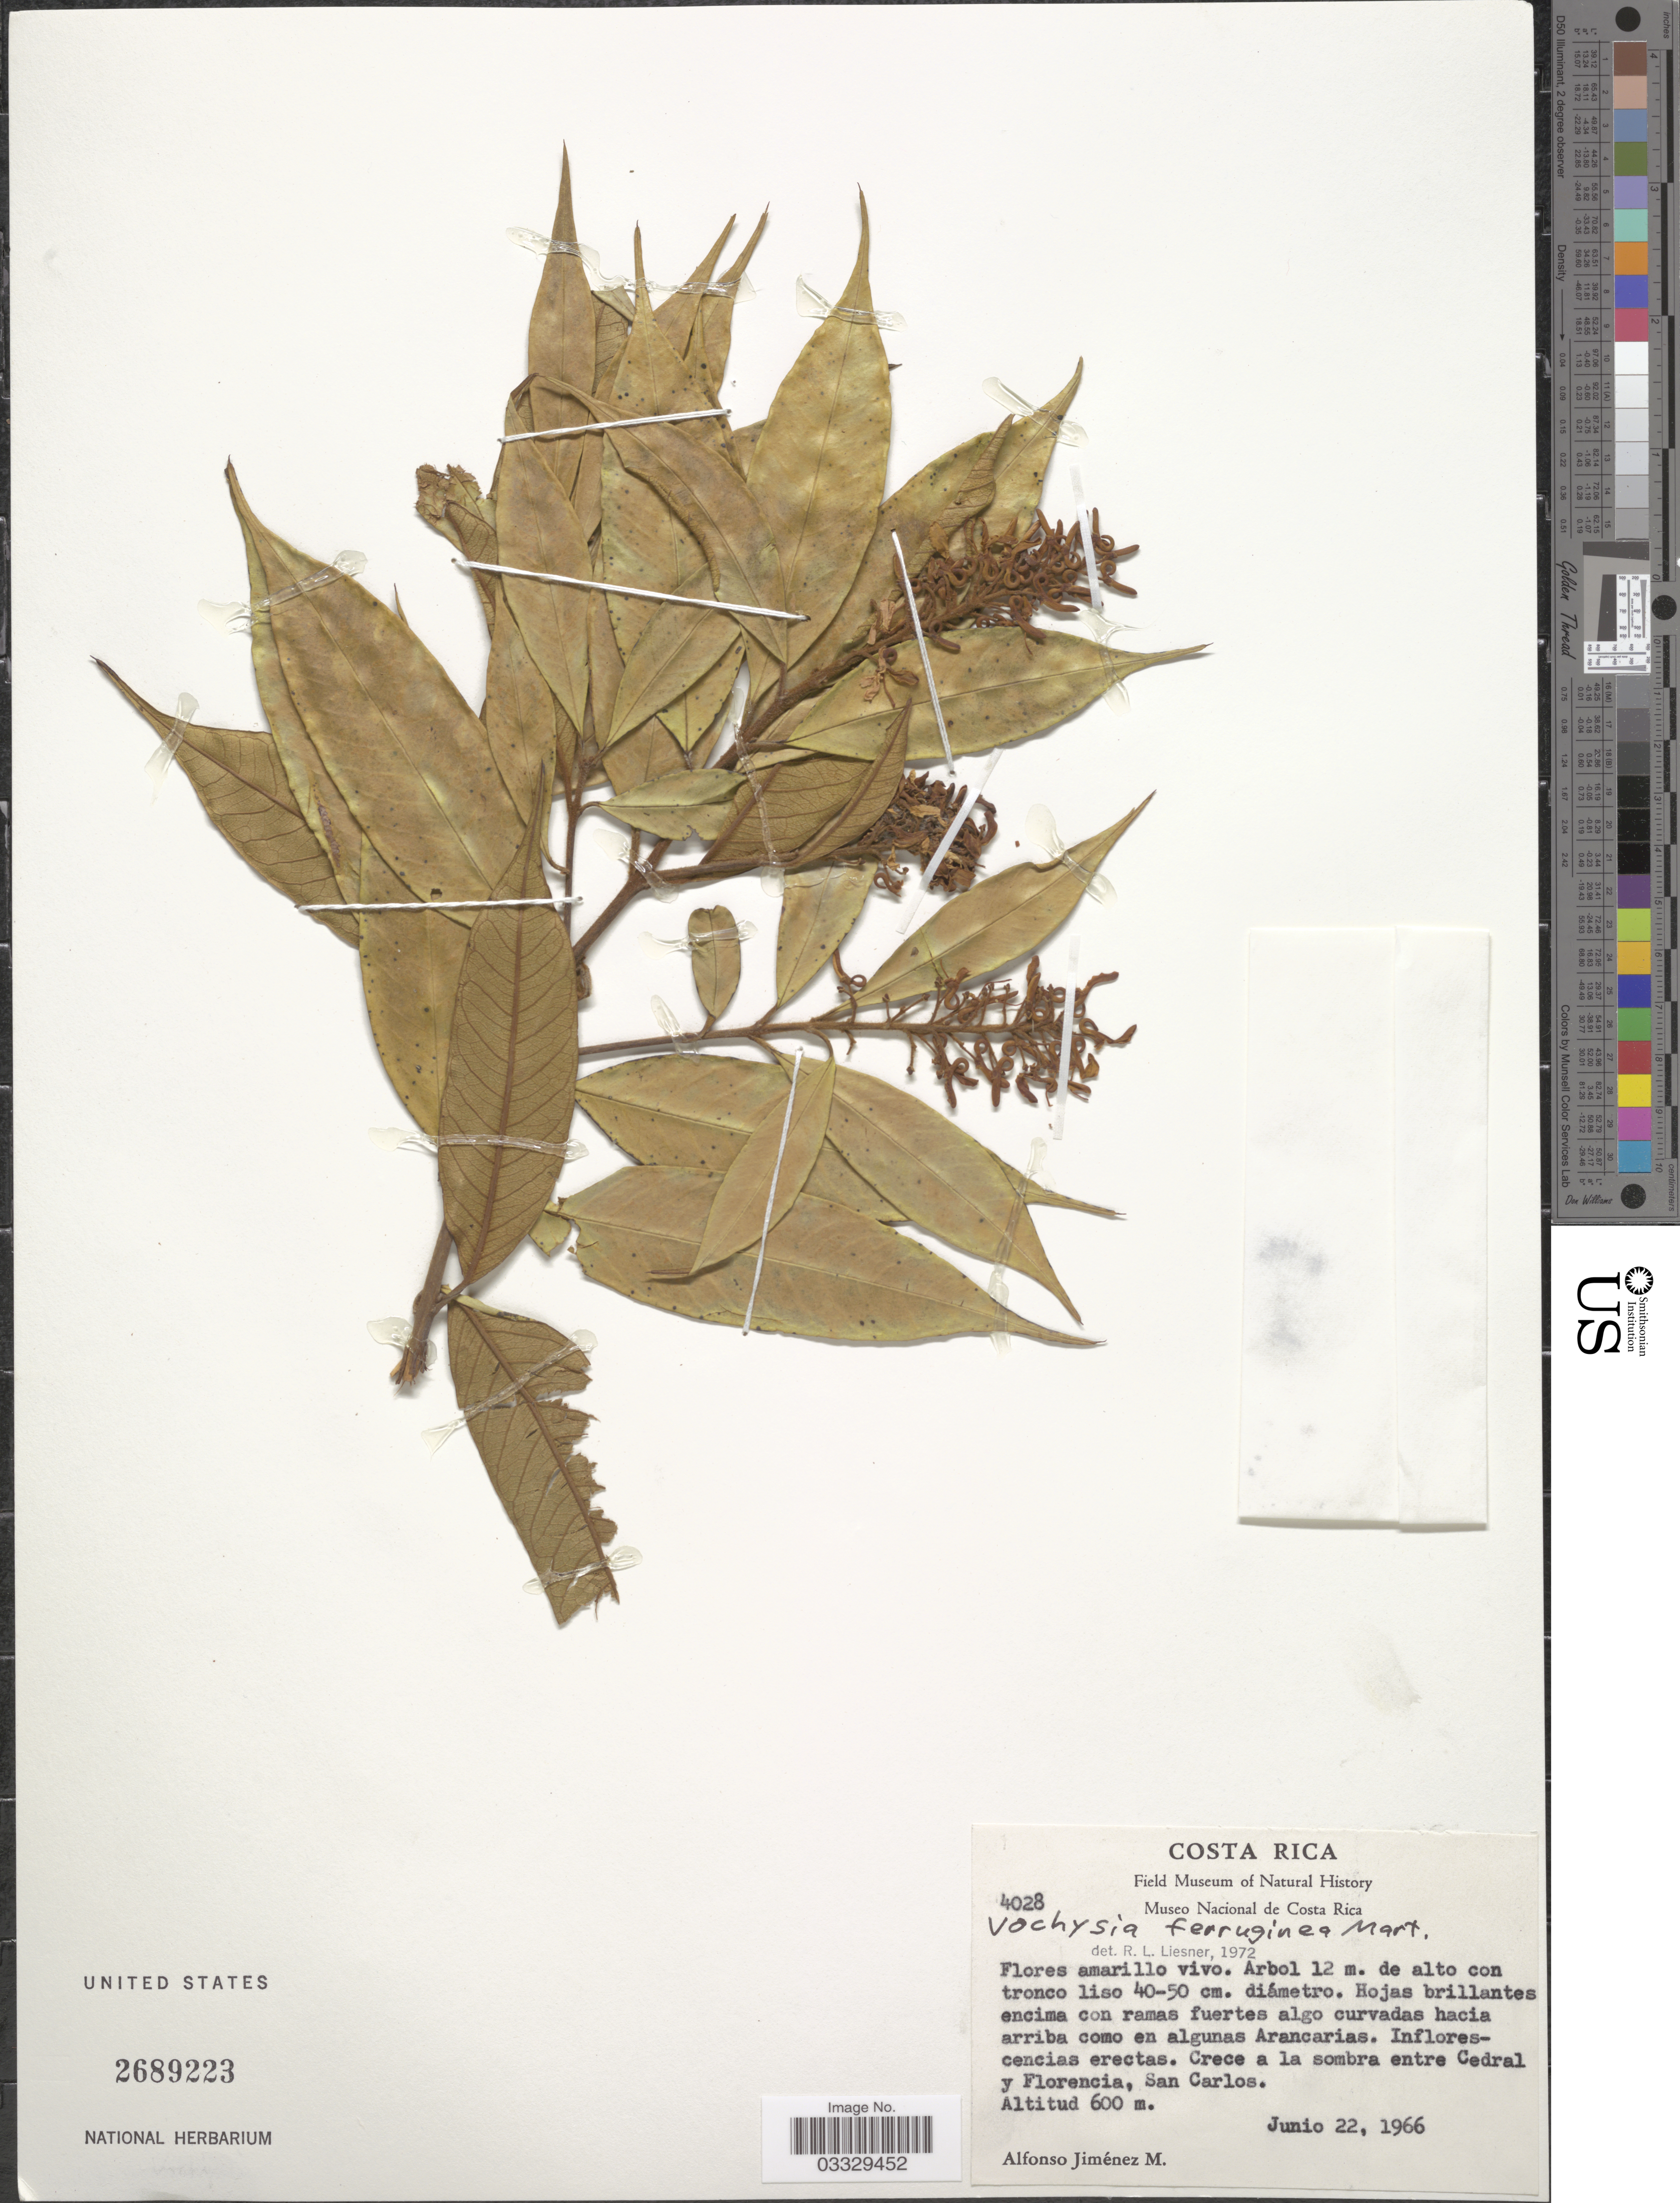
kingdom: Plantae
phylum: Tracheophyta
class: Magnoliopsida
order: Myrtales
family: Vochysiaceae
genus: Vochysia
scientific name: Vochysia ferruginea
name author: Mart.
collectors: A. Jimenez M.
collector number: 4028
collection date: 1966-06-22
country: Costa Rica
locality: Como en algunas Arancarias. Inflorescencias erectas. Crece a la sombra etre Cedral y Florencia, San Carlos.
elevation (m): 600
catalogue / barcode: US 2689223